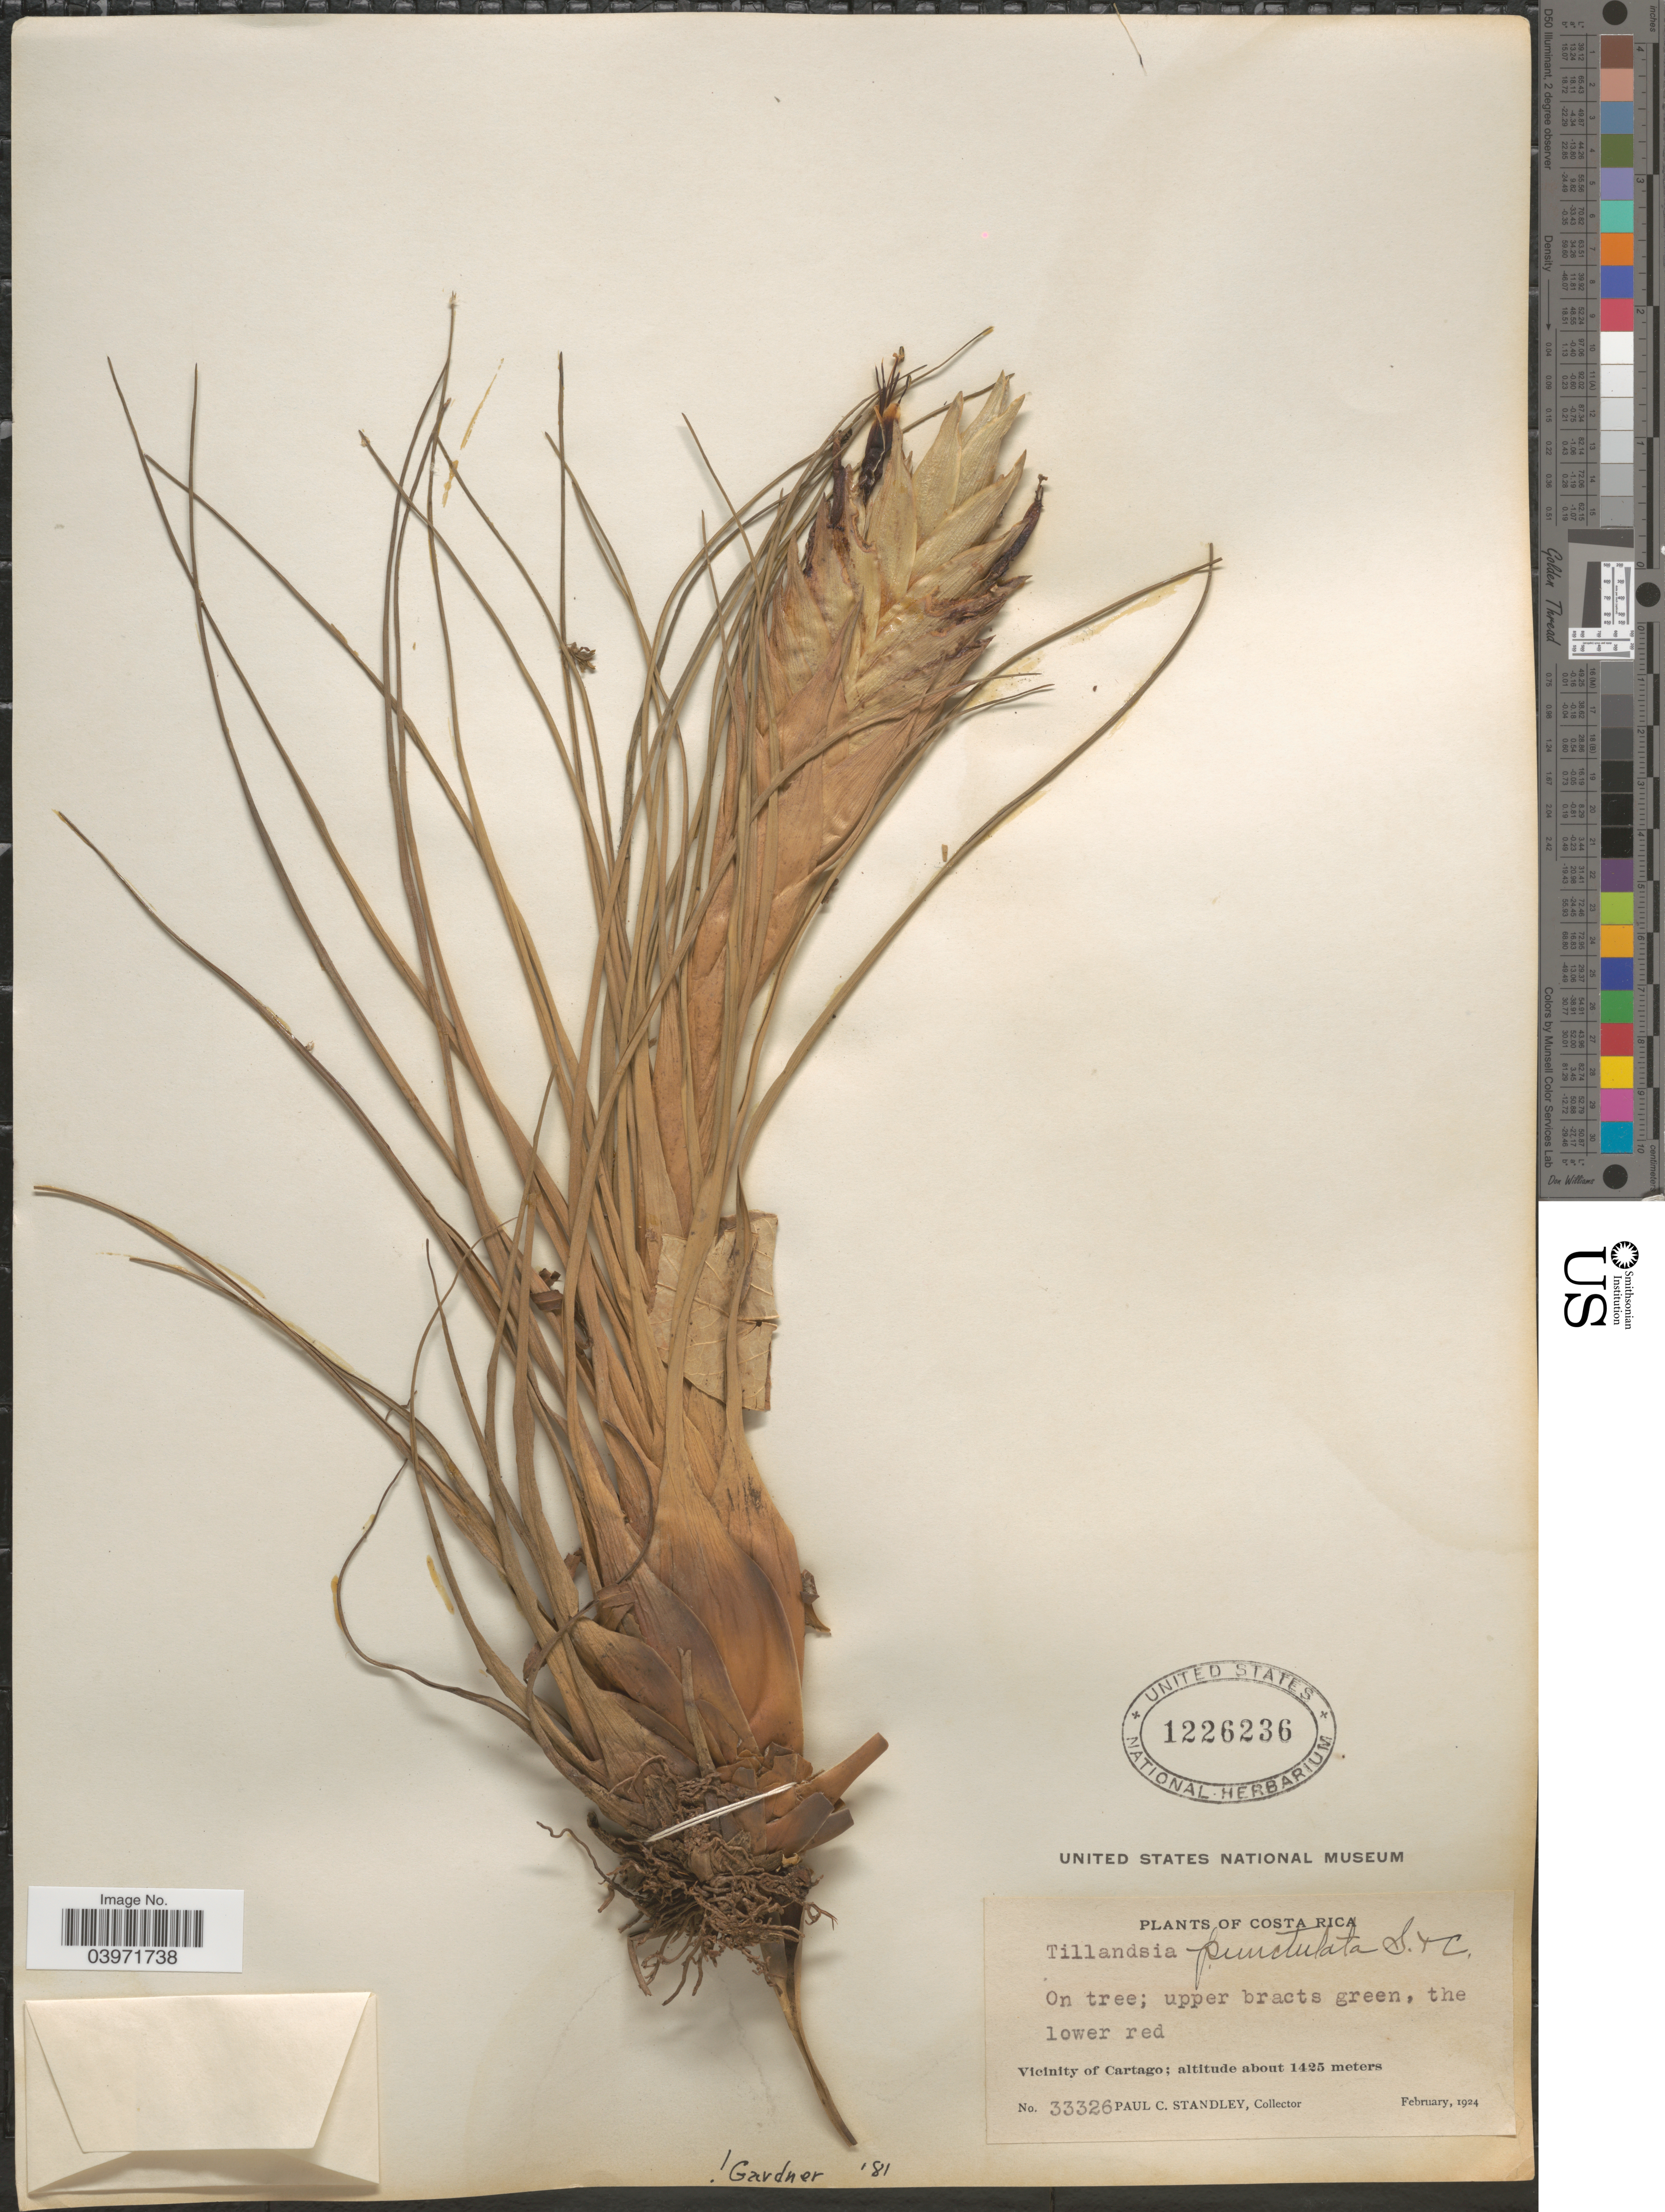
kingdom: Plantae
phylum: Tracheophyta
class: Liliopsida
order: Poales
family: Bromeliaceae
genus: Tillandsia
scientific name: Tillandsia punctulata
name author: Schltdl. & Cham.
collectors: P. C. Standley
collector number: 33326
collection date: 1924-02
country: Costa Rica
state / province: Cartago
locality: Vicinity of Cartago.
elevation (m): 1425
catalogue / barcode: US 1226236